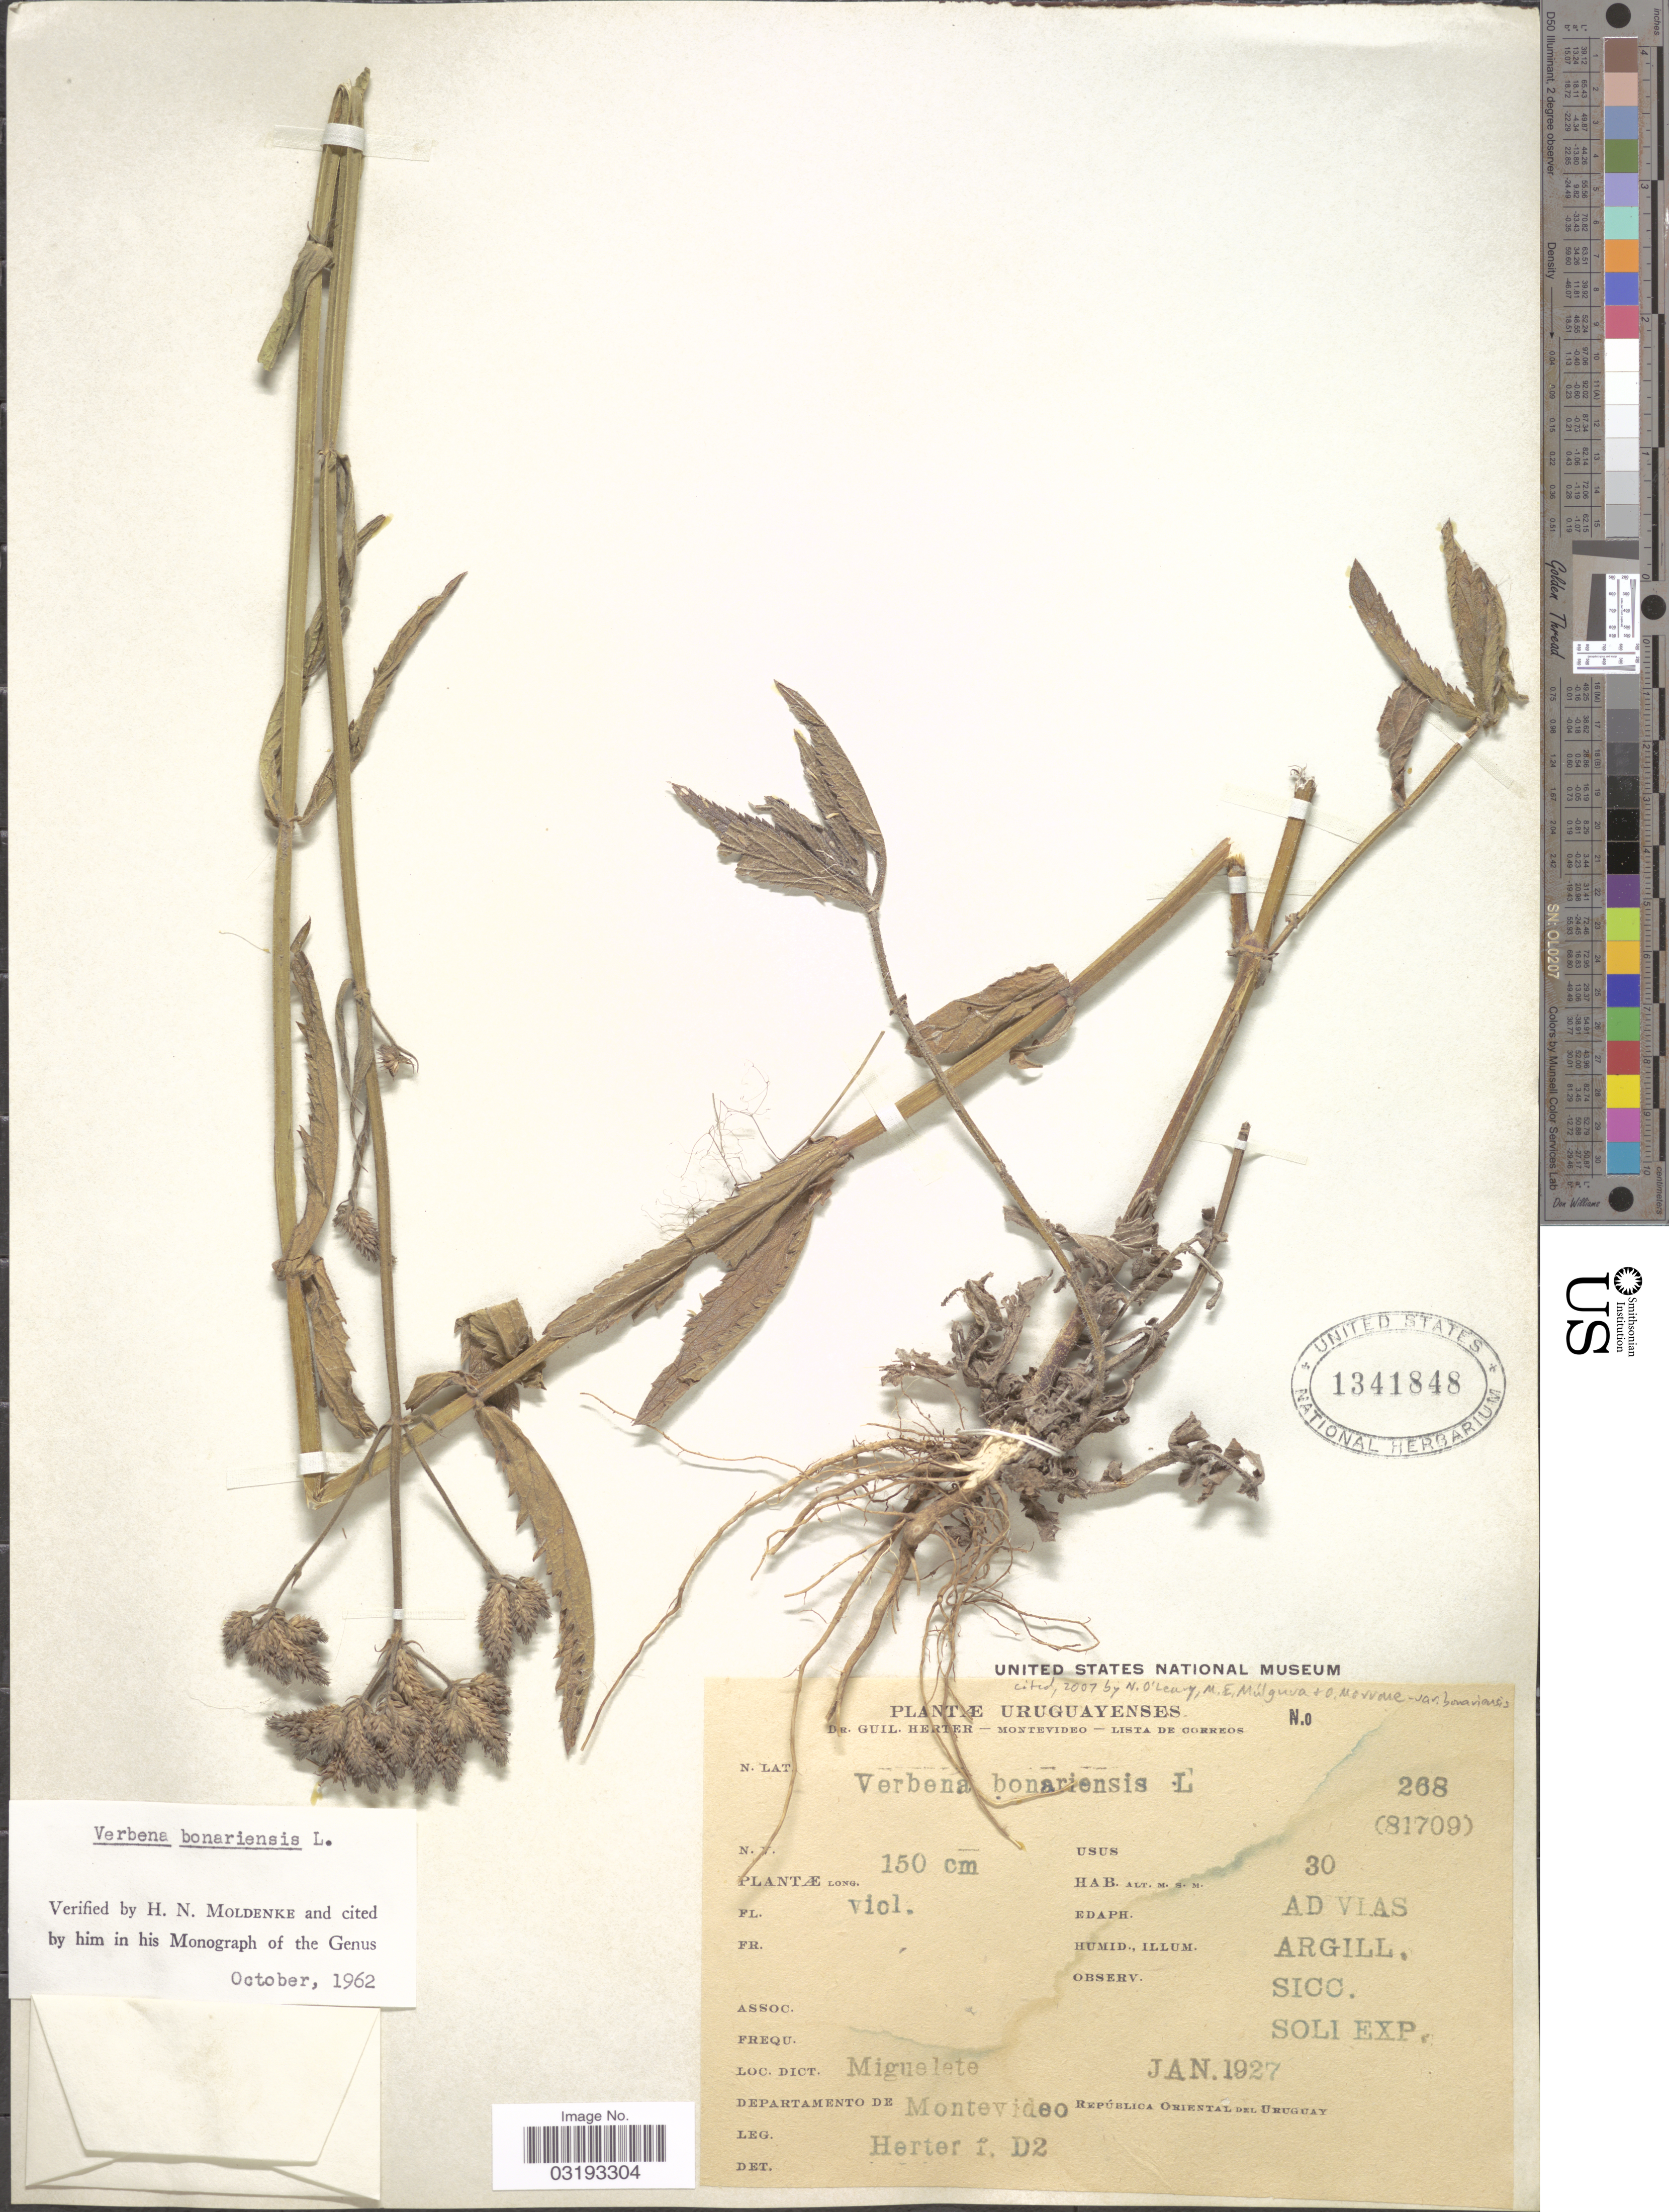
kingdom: Plantae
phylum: Tracheophyta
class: Magnoliopsida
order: Lamiales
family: Verbenaceae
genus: Verbena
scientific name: Verbena bonariensis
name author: L.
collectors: Herter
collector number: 268 (81709)?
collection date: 1927-01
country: Uruguay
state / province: Montevideo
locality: Departamento de Montevideo. República Oriental del Uruguay.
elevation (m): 30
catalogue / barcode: US 1341848